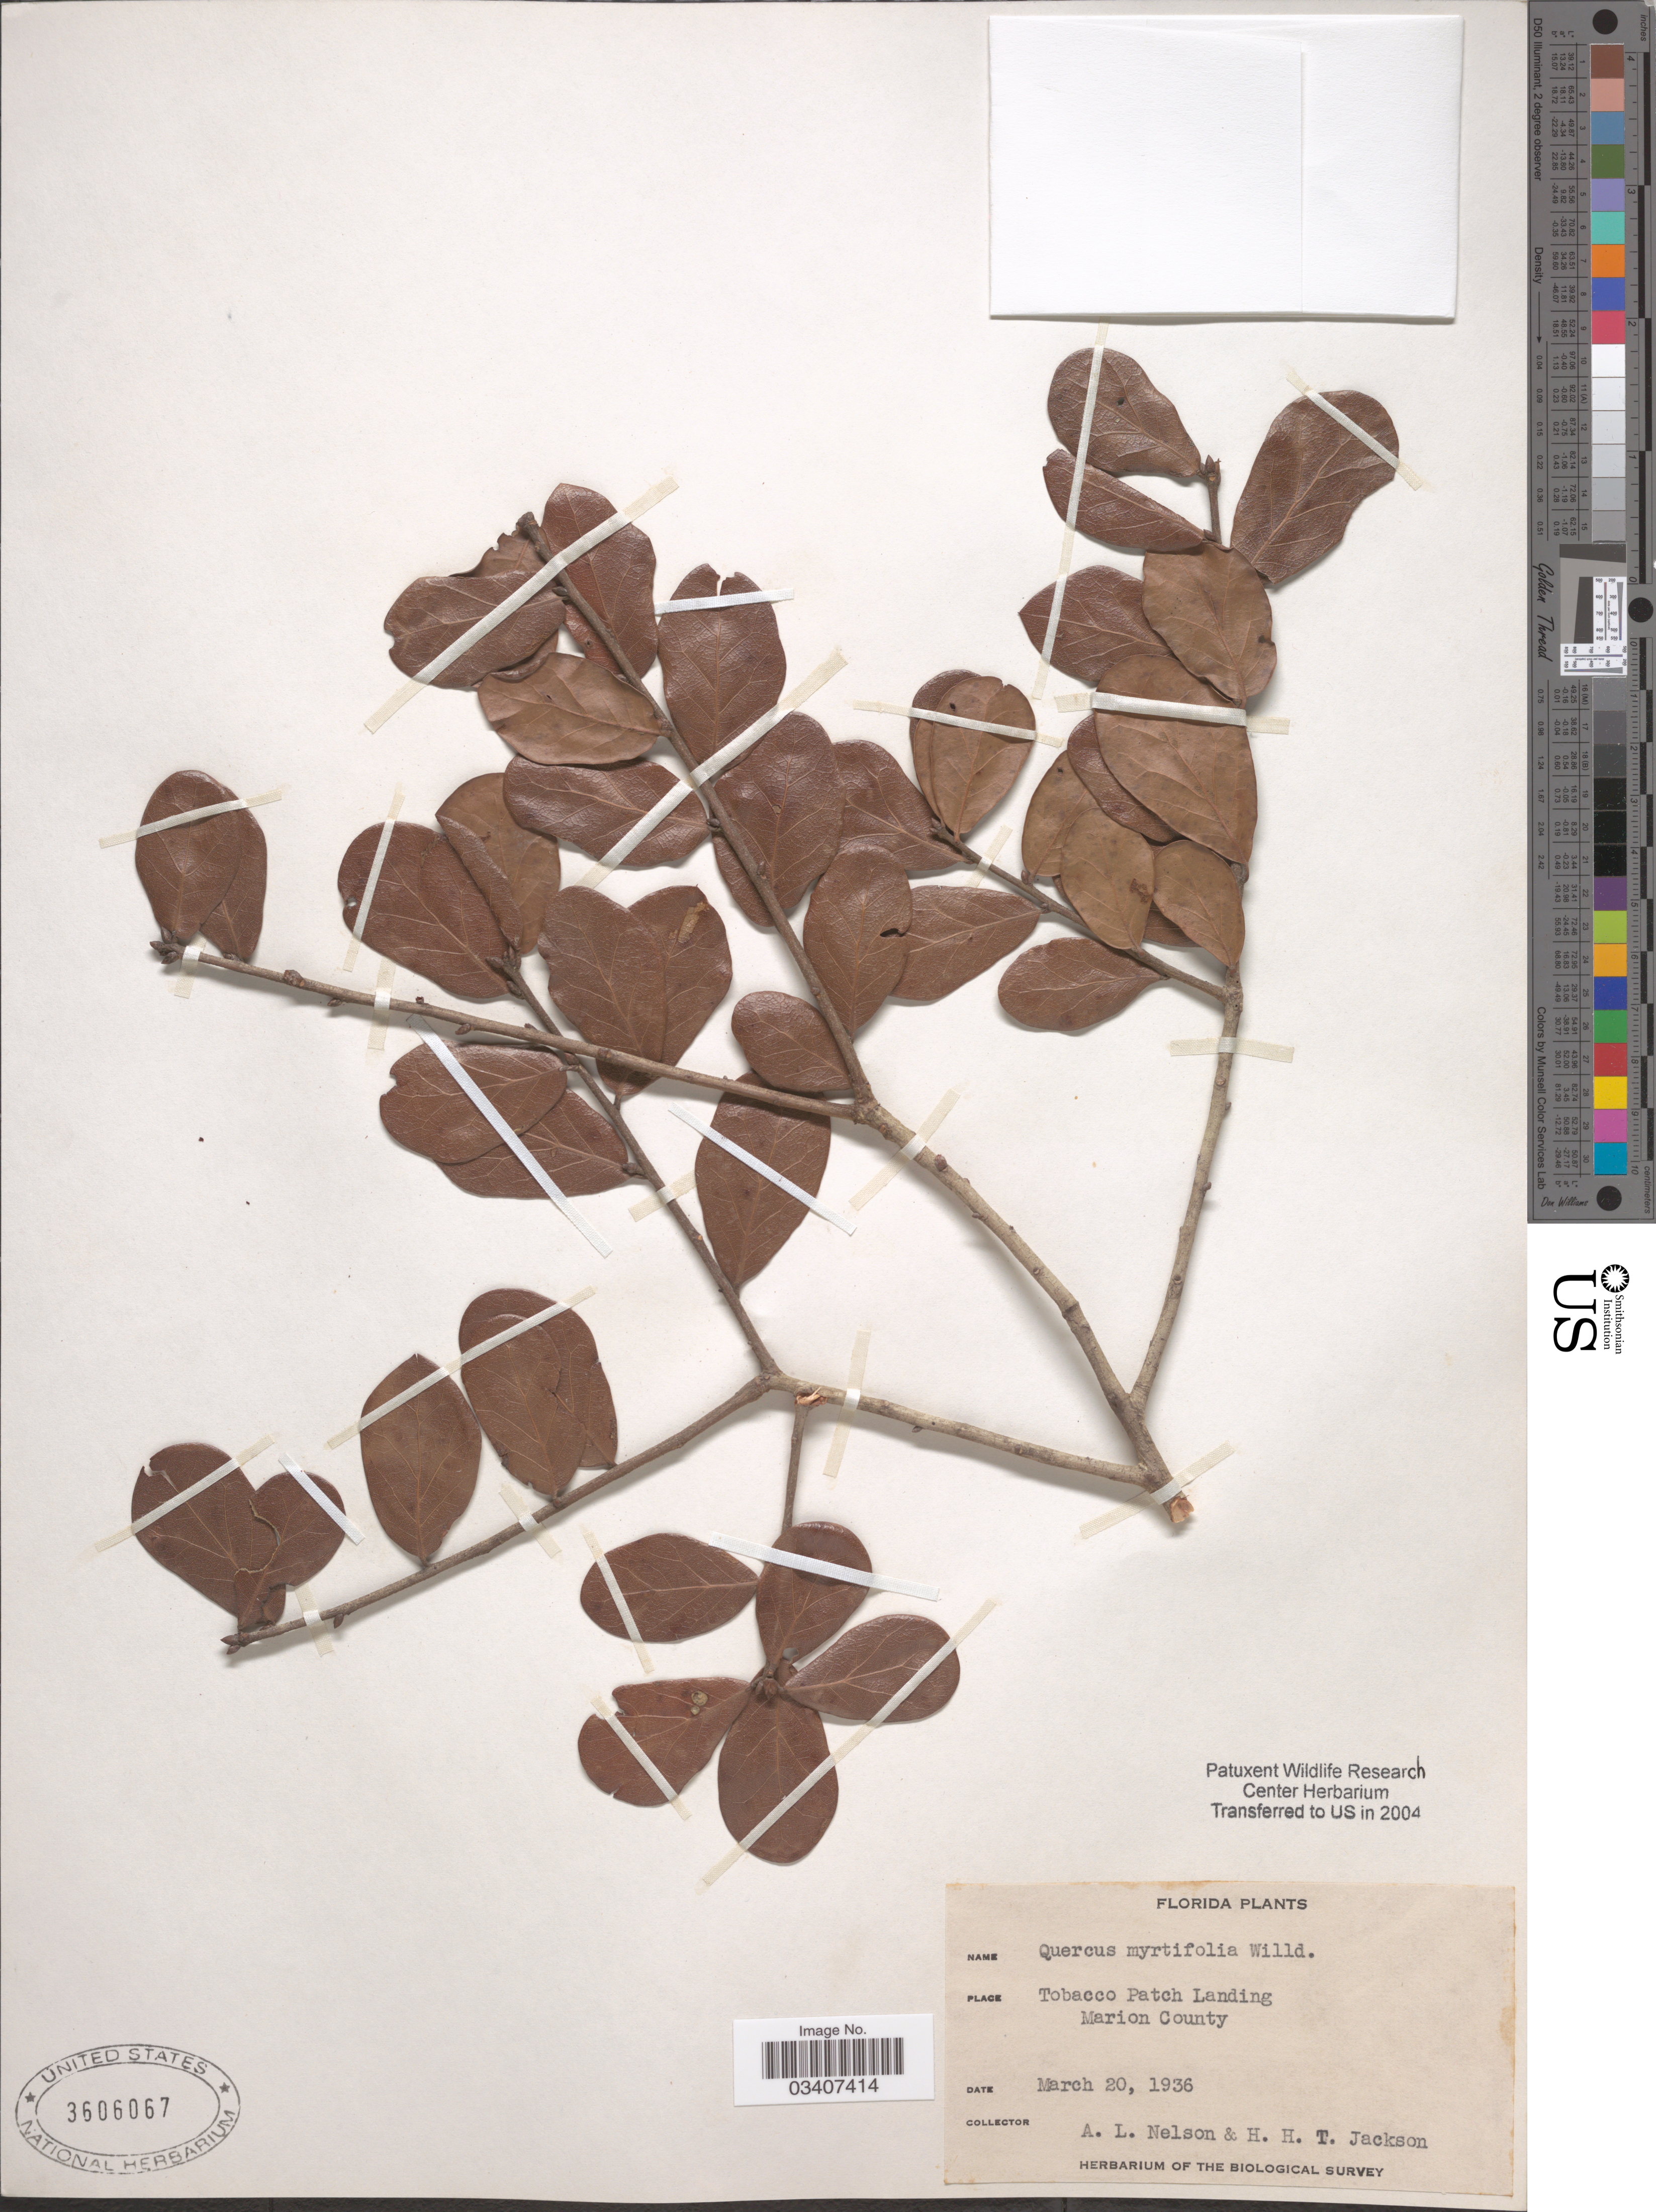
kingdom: Plantae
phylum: Tracheophyta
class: Magnoliopsida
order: Fagales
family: Fagaceae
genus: Quercus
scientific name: Quercus myrtifolia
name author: Willd.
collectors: A. L. Nelson & H. Jackson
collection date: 1936-03-20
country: United States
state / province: Florida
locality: Tobacco Patch Landing. Marion County.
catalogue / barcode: US 3606067